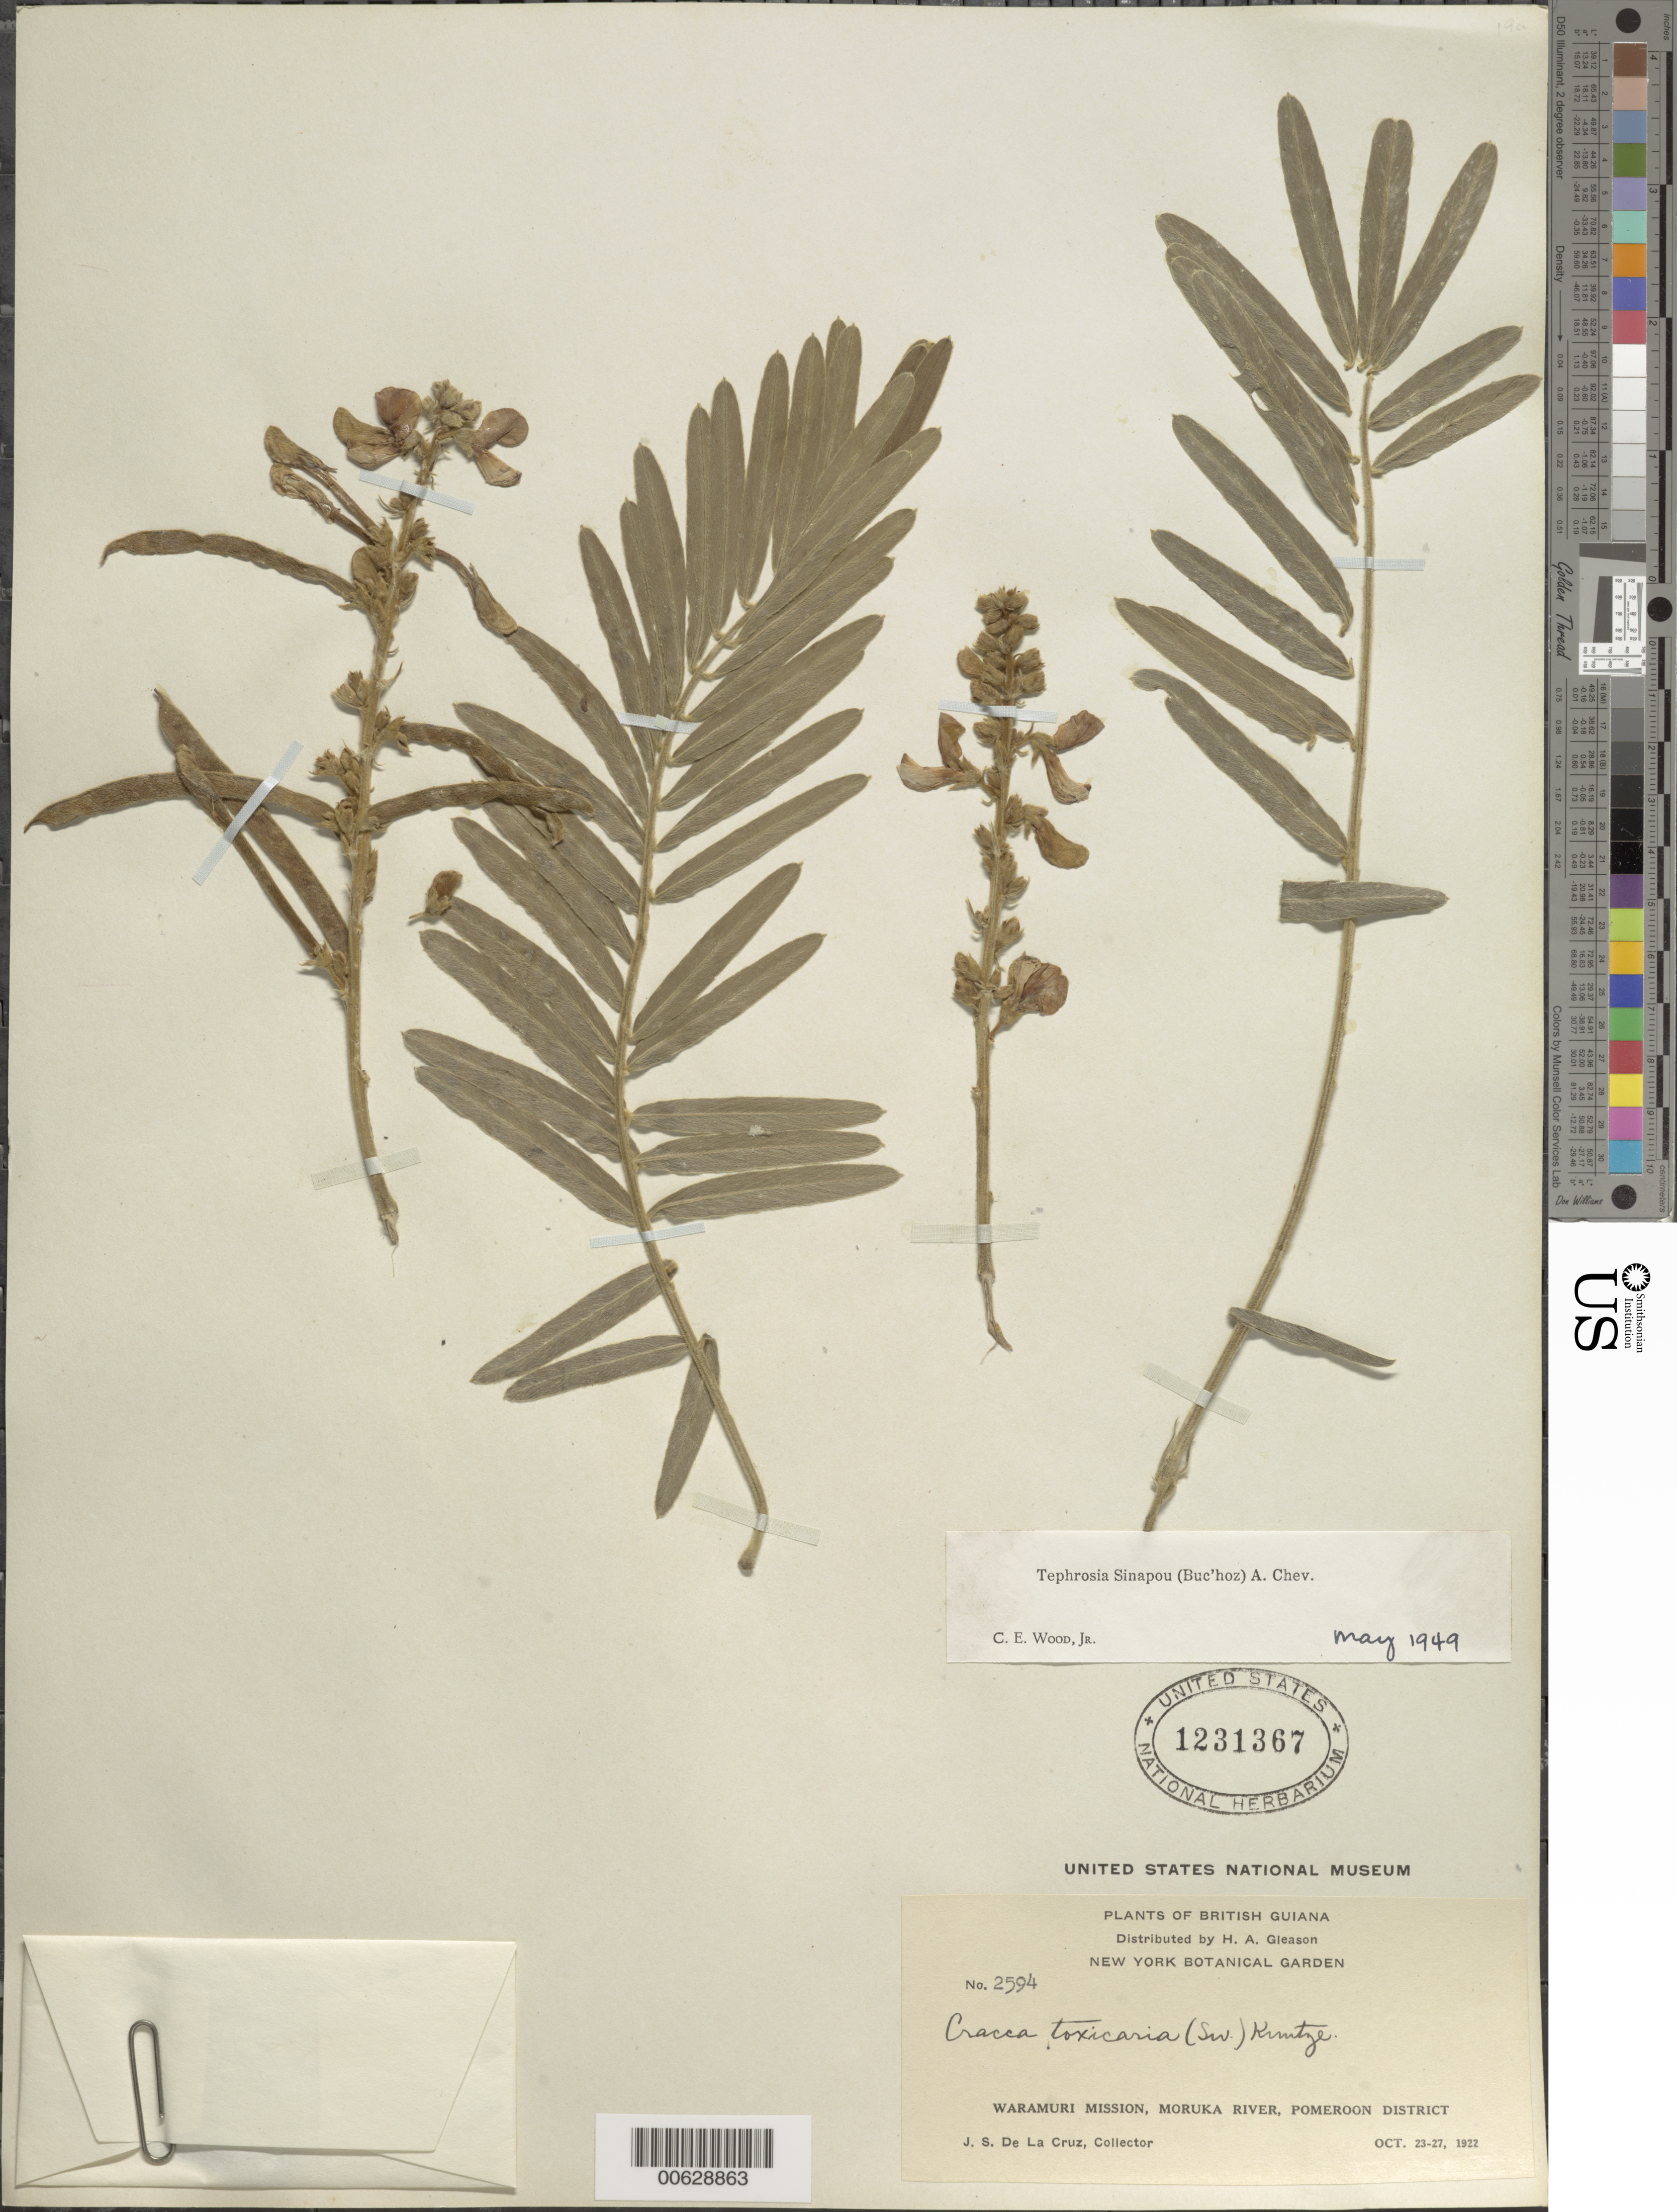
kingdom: Plantae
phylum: Tracheophyta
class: Magnoliopsida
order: Fabales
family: Fabaceae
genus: Tephrosia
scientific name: Tephrosia sinapou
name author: (Buc'hoz) A. Chev.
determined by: Wood, C. E., Jr.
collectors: J. S. de la Cruz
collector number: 2594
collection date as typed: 23-Oct-22 to 27-Oct-22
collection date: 1922-10-23/1922-10-27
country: Guyana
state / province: Pomeroon-Supenaam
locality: Waramuri Mission, Moruka R., Pomeroon Dist.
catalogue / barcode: US 1231367